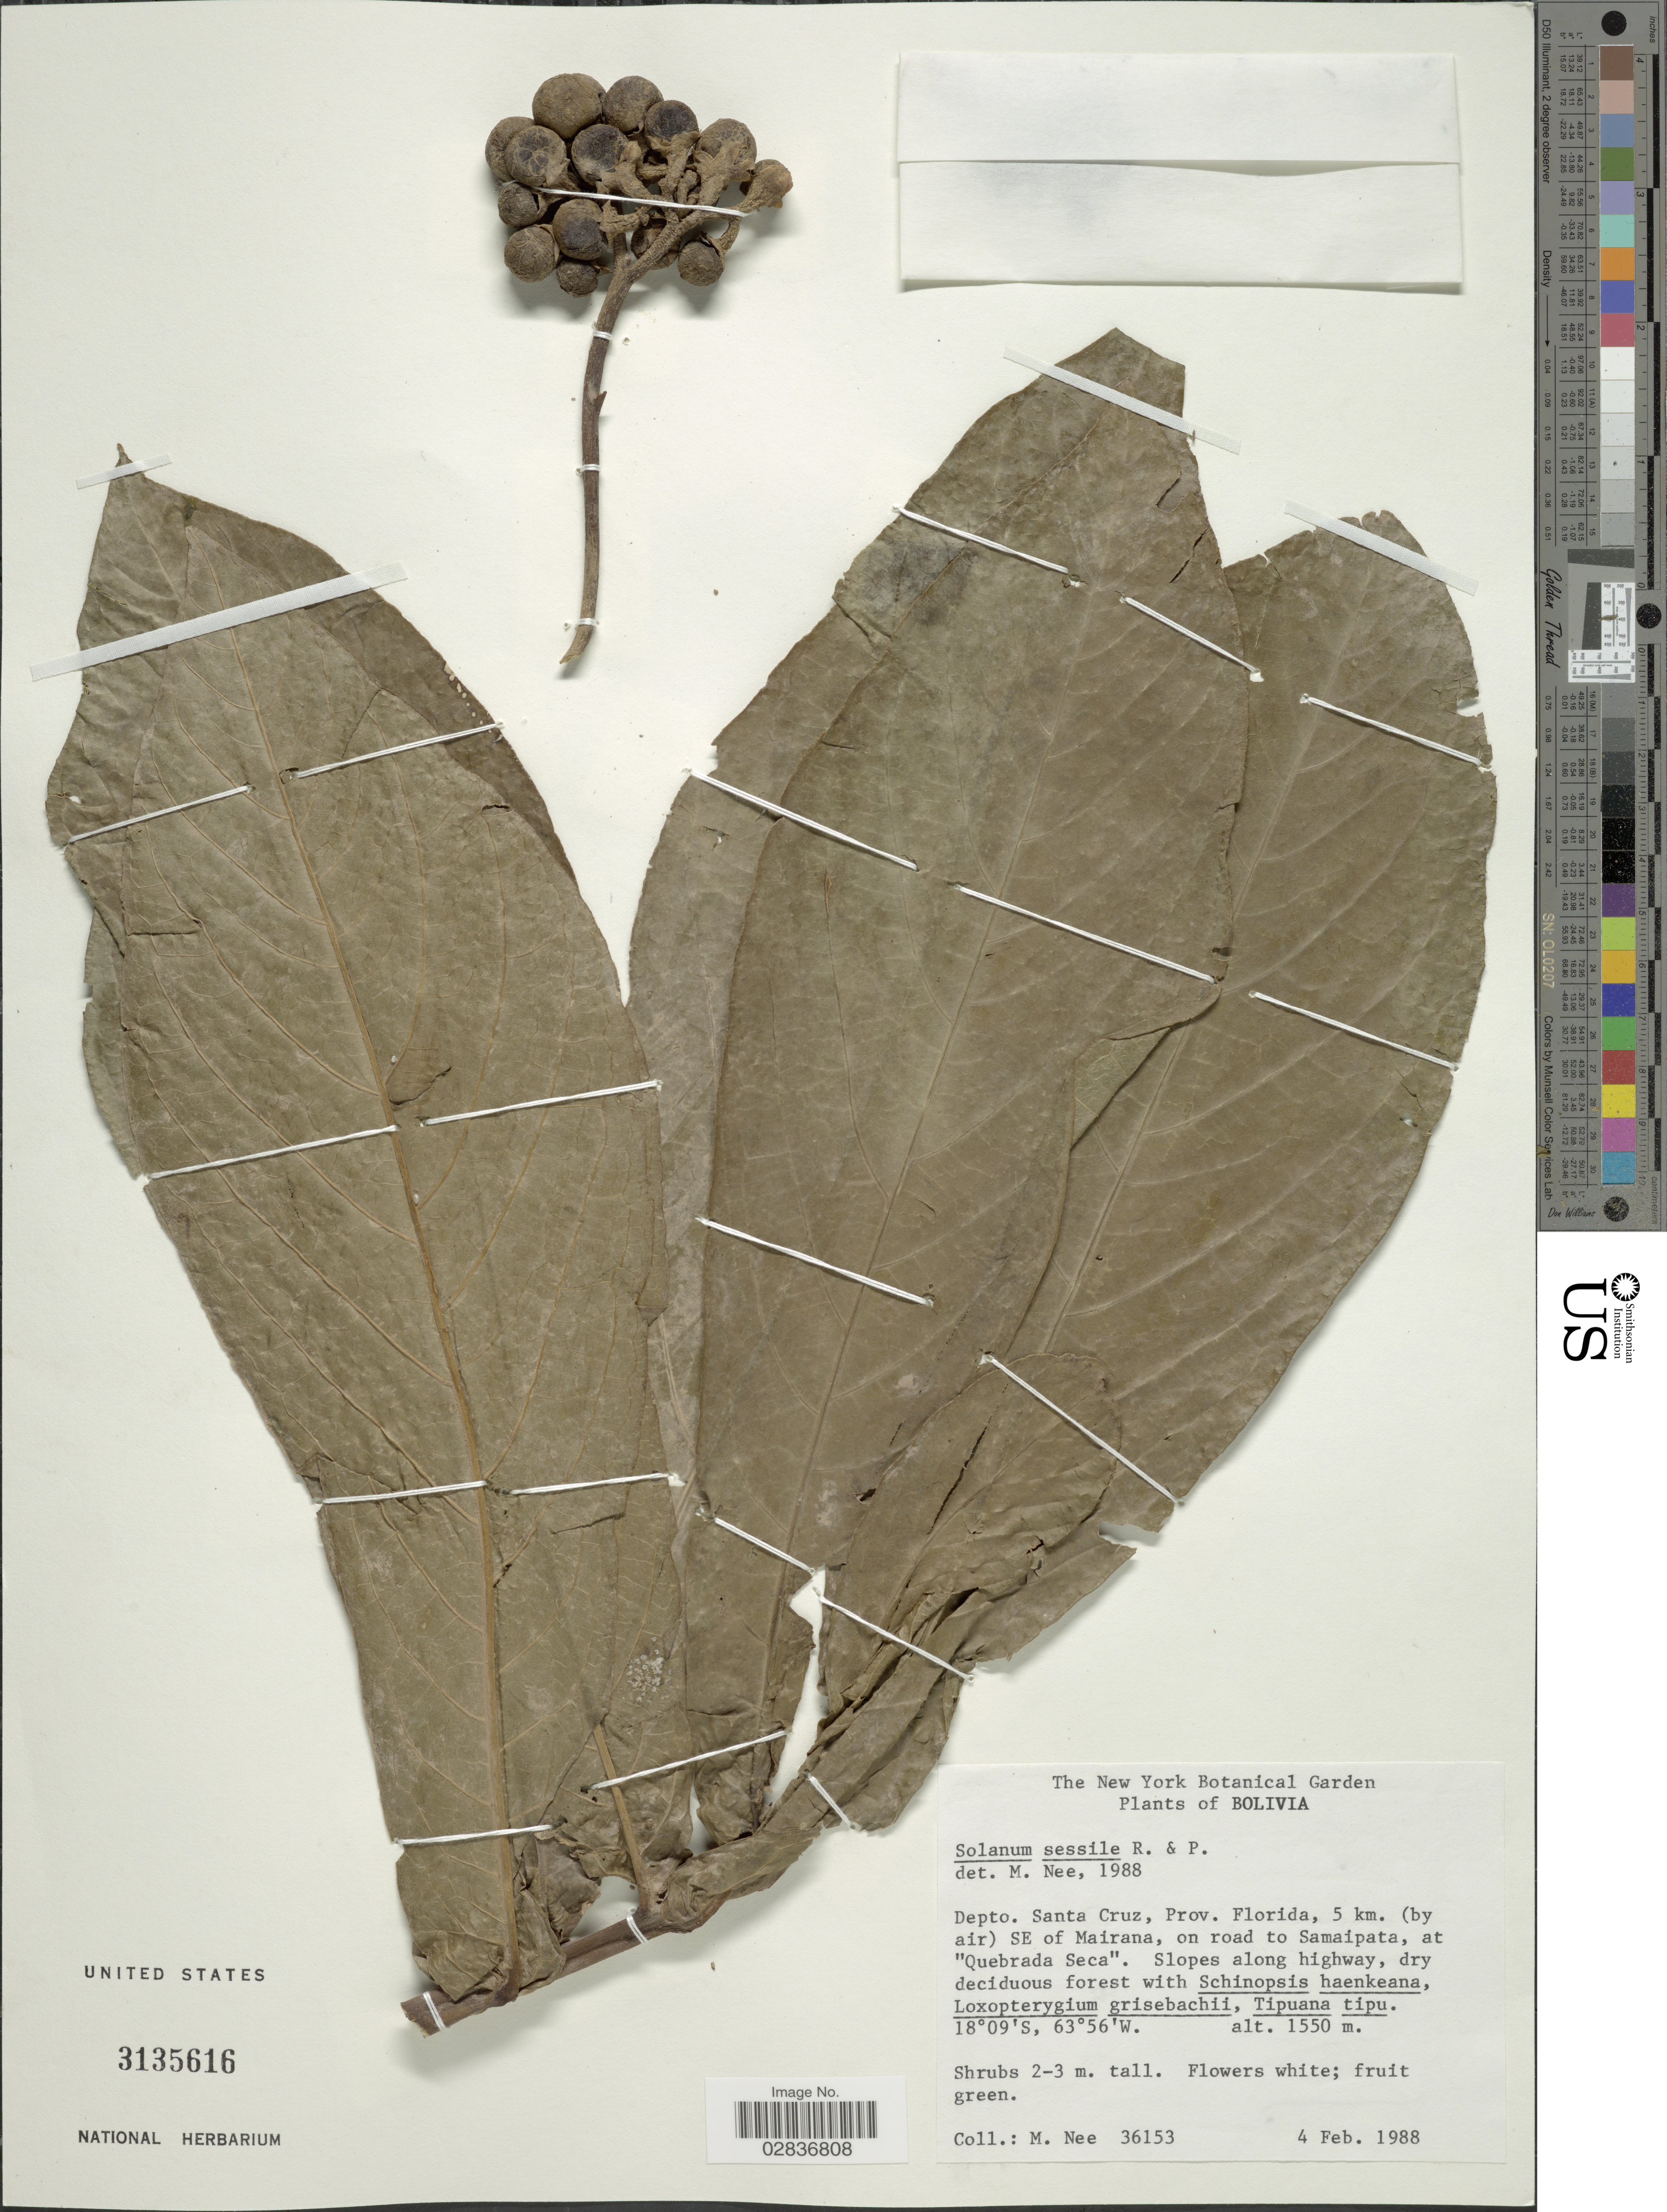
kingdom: Plantae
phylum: Tracheophyta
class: Magnoliopsida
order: Solanales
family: Solanaceae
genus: Solanum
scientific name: Solanum sessile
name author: Ruiz & Pav.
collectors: M. Nee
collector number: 36153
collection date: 1988-02-04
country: Bolivia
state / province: Santa Cruz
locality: Depto. Santa Cruz, Prov. Florida, 5 km. (by air) SE of Mairana, on road to Samaipata, at "Quebrada Seca".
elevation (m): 1550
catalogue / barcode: US 3135616